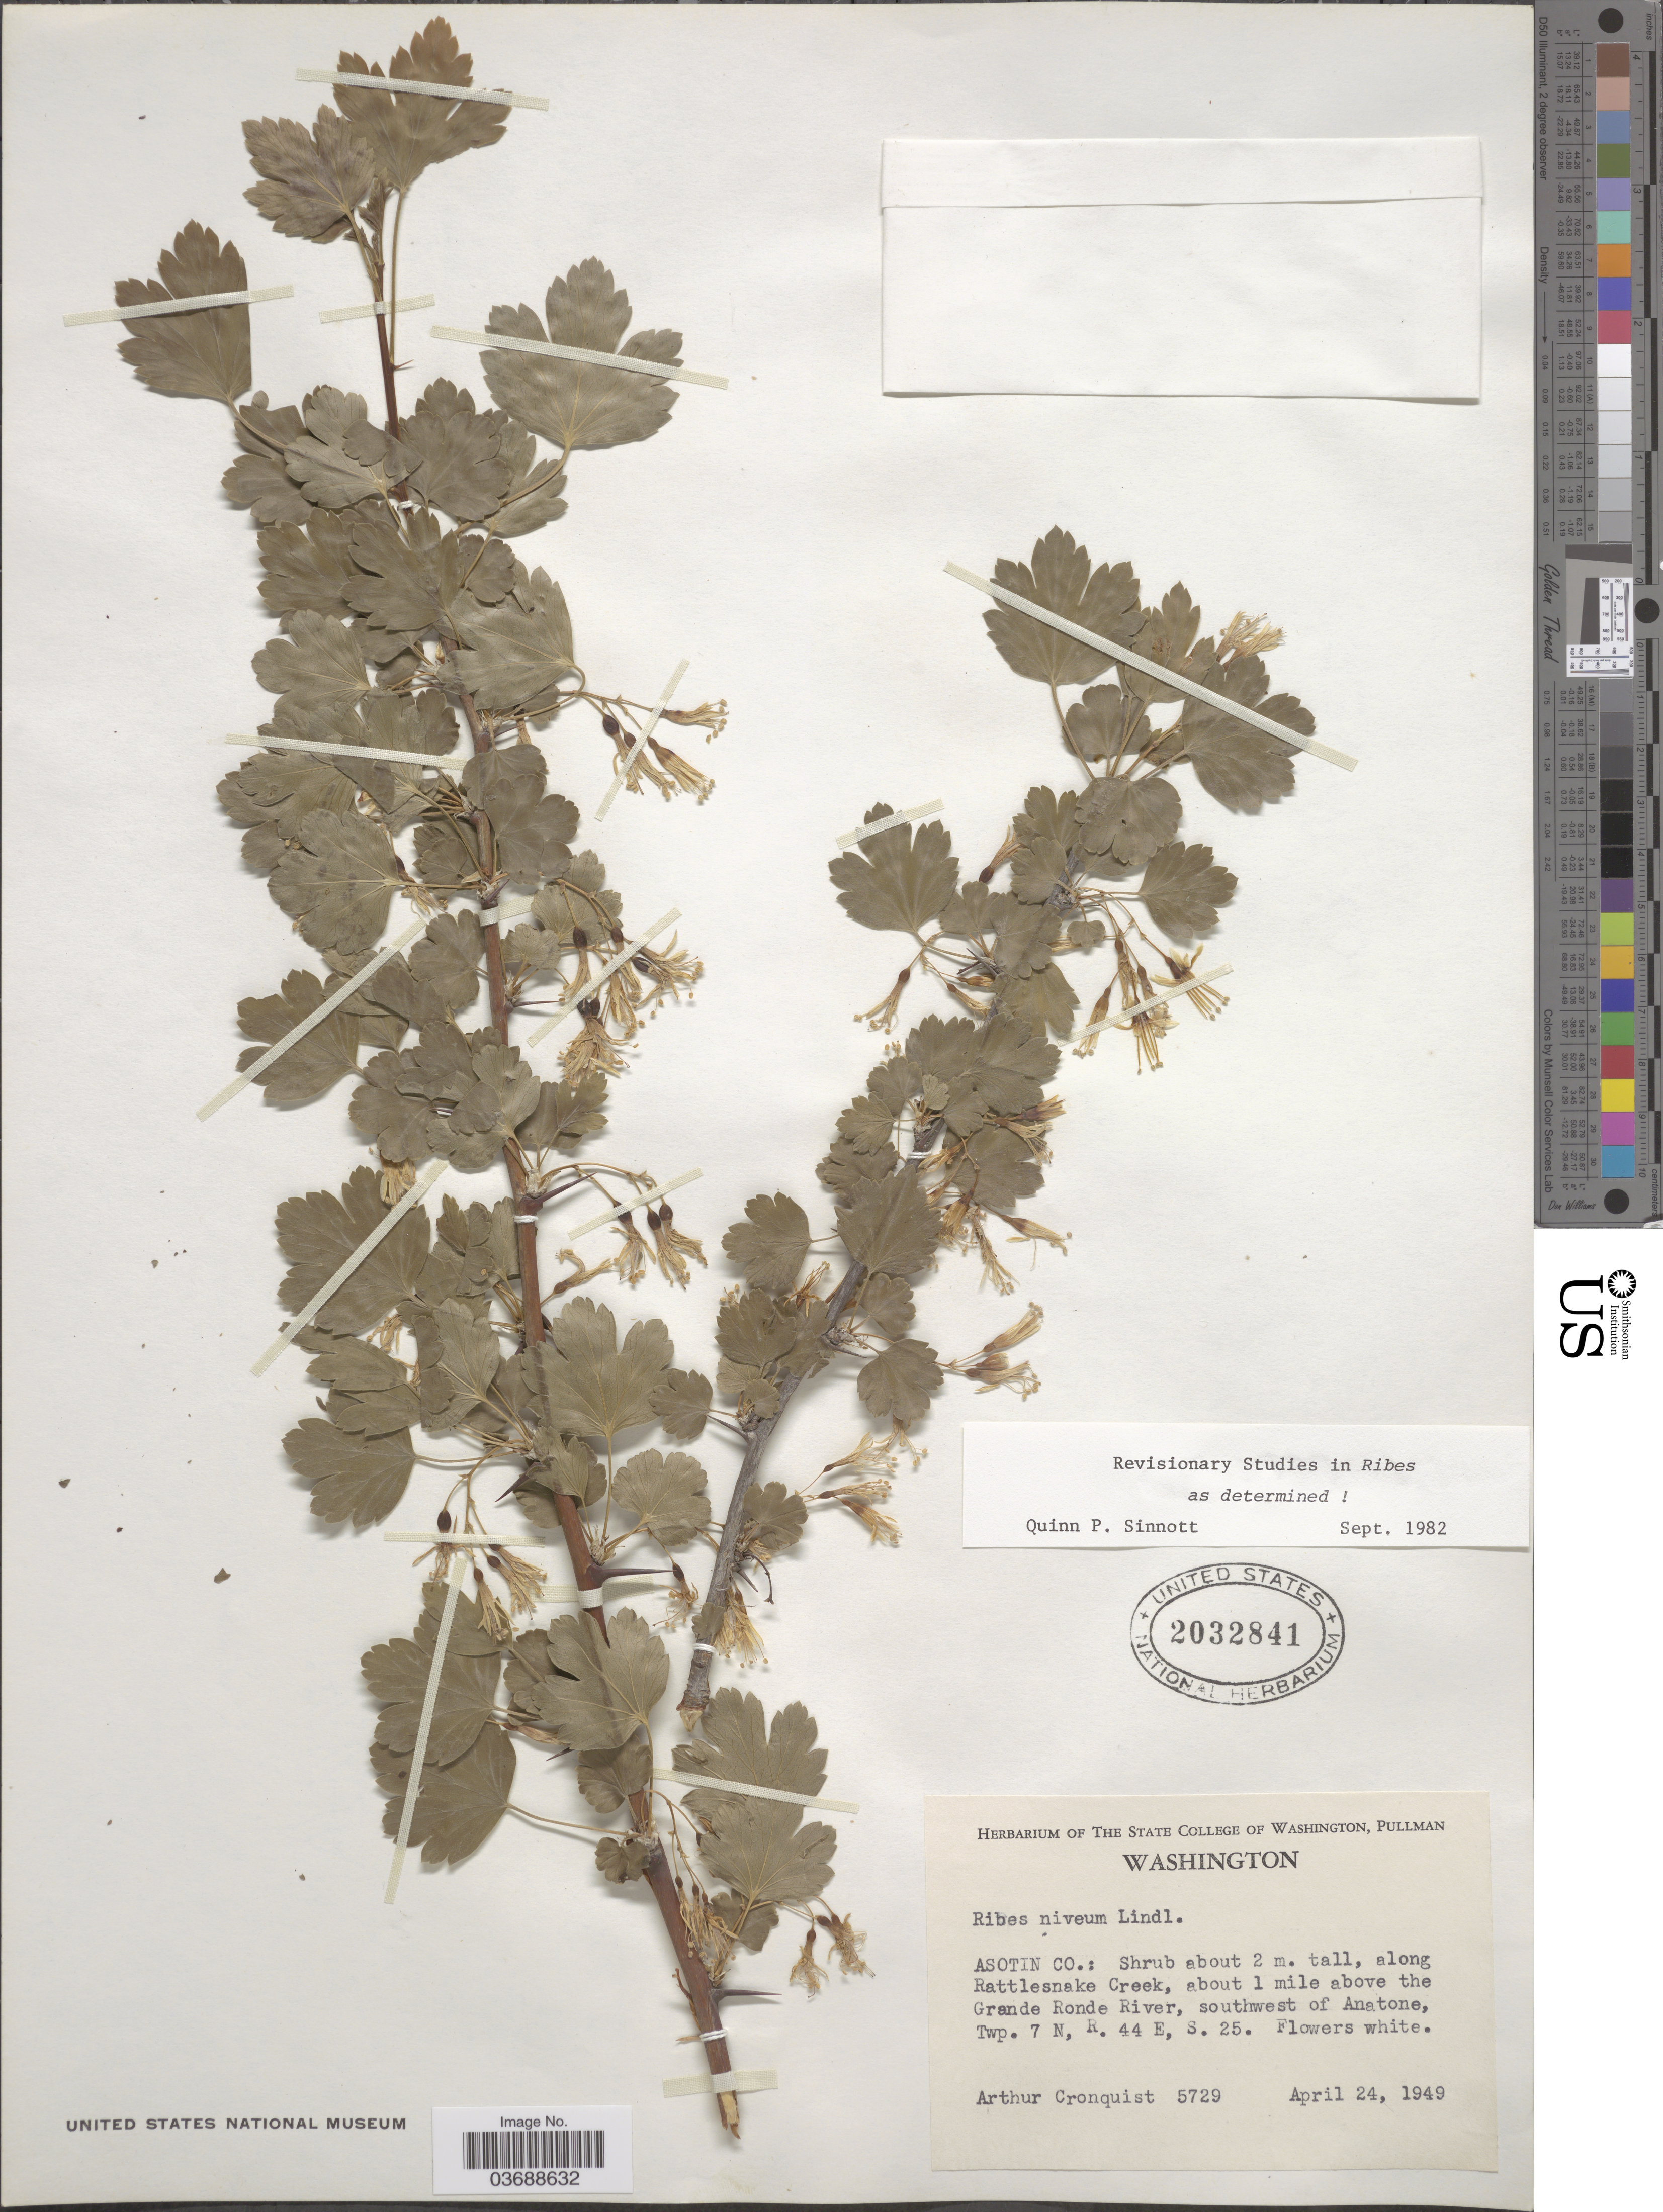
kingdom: Plantae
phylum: Tracheophyta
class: Magnoliopsida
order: Saxifragales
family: Grossulariaceae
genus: Ribes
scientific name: Ribes niveum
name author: Lindl.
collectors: A. J. Cronquist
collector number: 5729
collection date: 1949-04-24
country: United States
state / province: Washington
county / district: Asotin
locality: Asotin Co.: along Rattlesnake Creek, about 1 mile above the Grande Ronde River, southwest of Anatone, Twp. 7 N, R. 44 E, S. 25.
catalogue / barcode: US 2032841